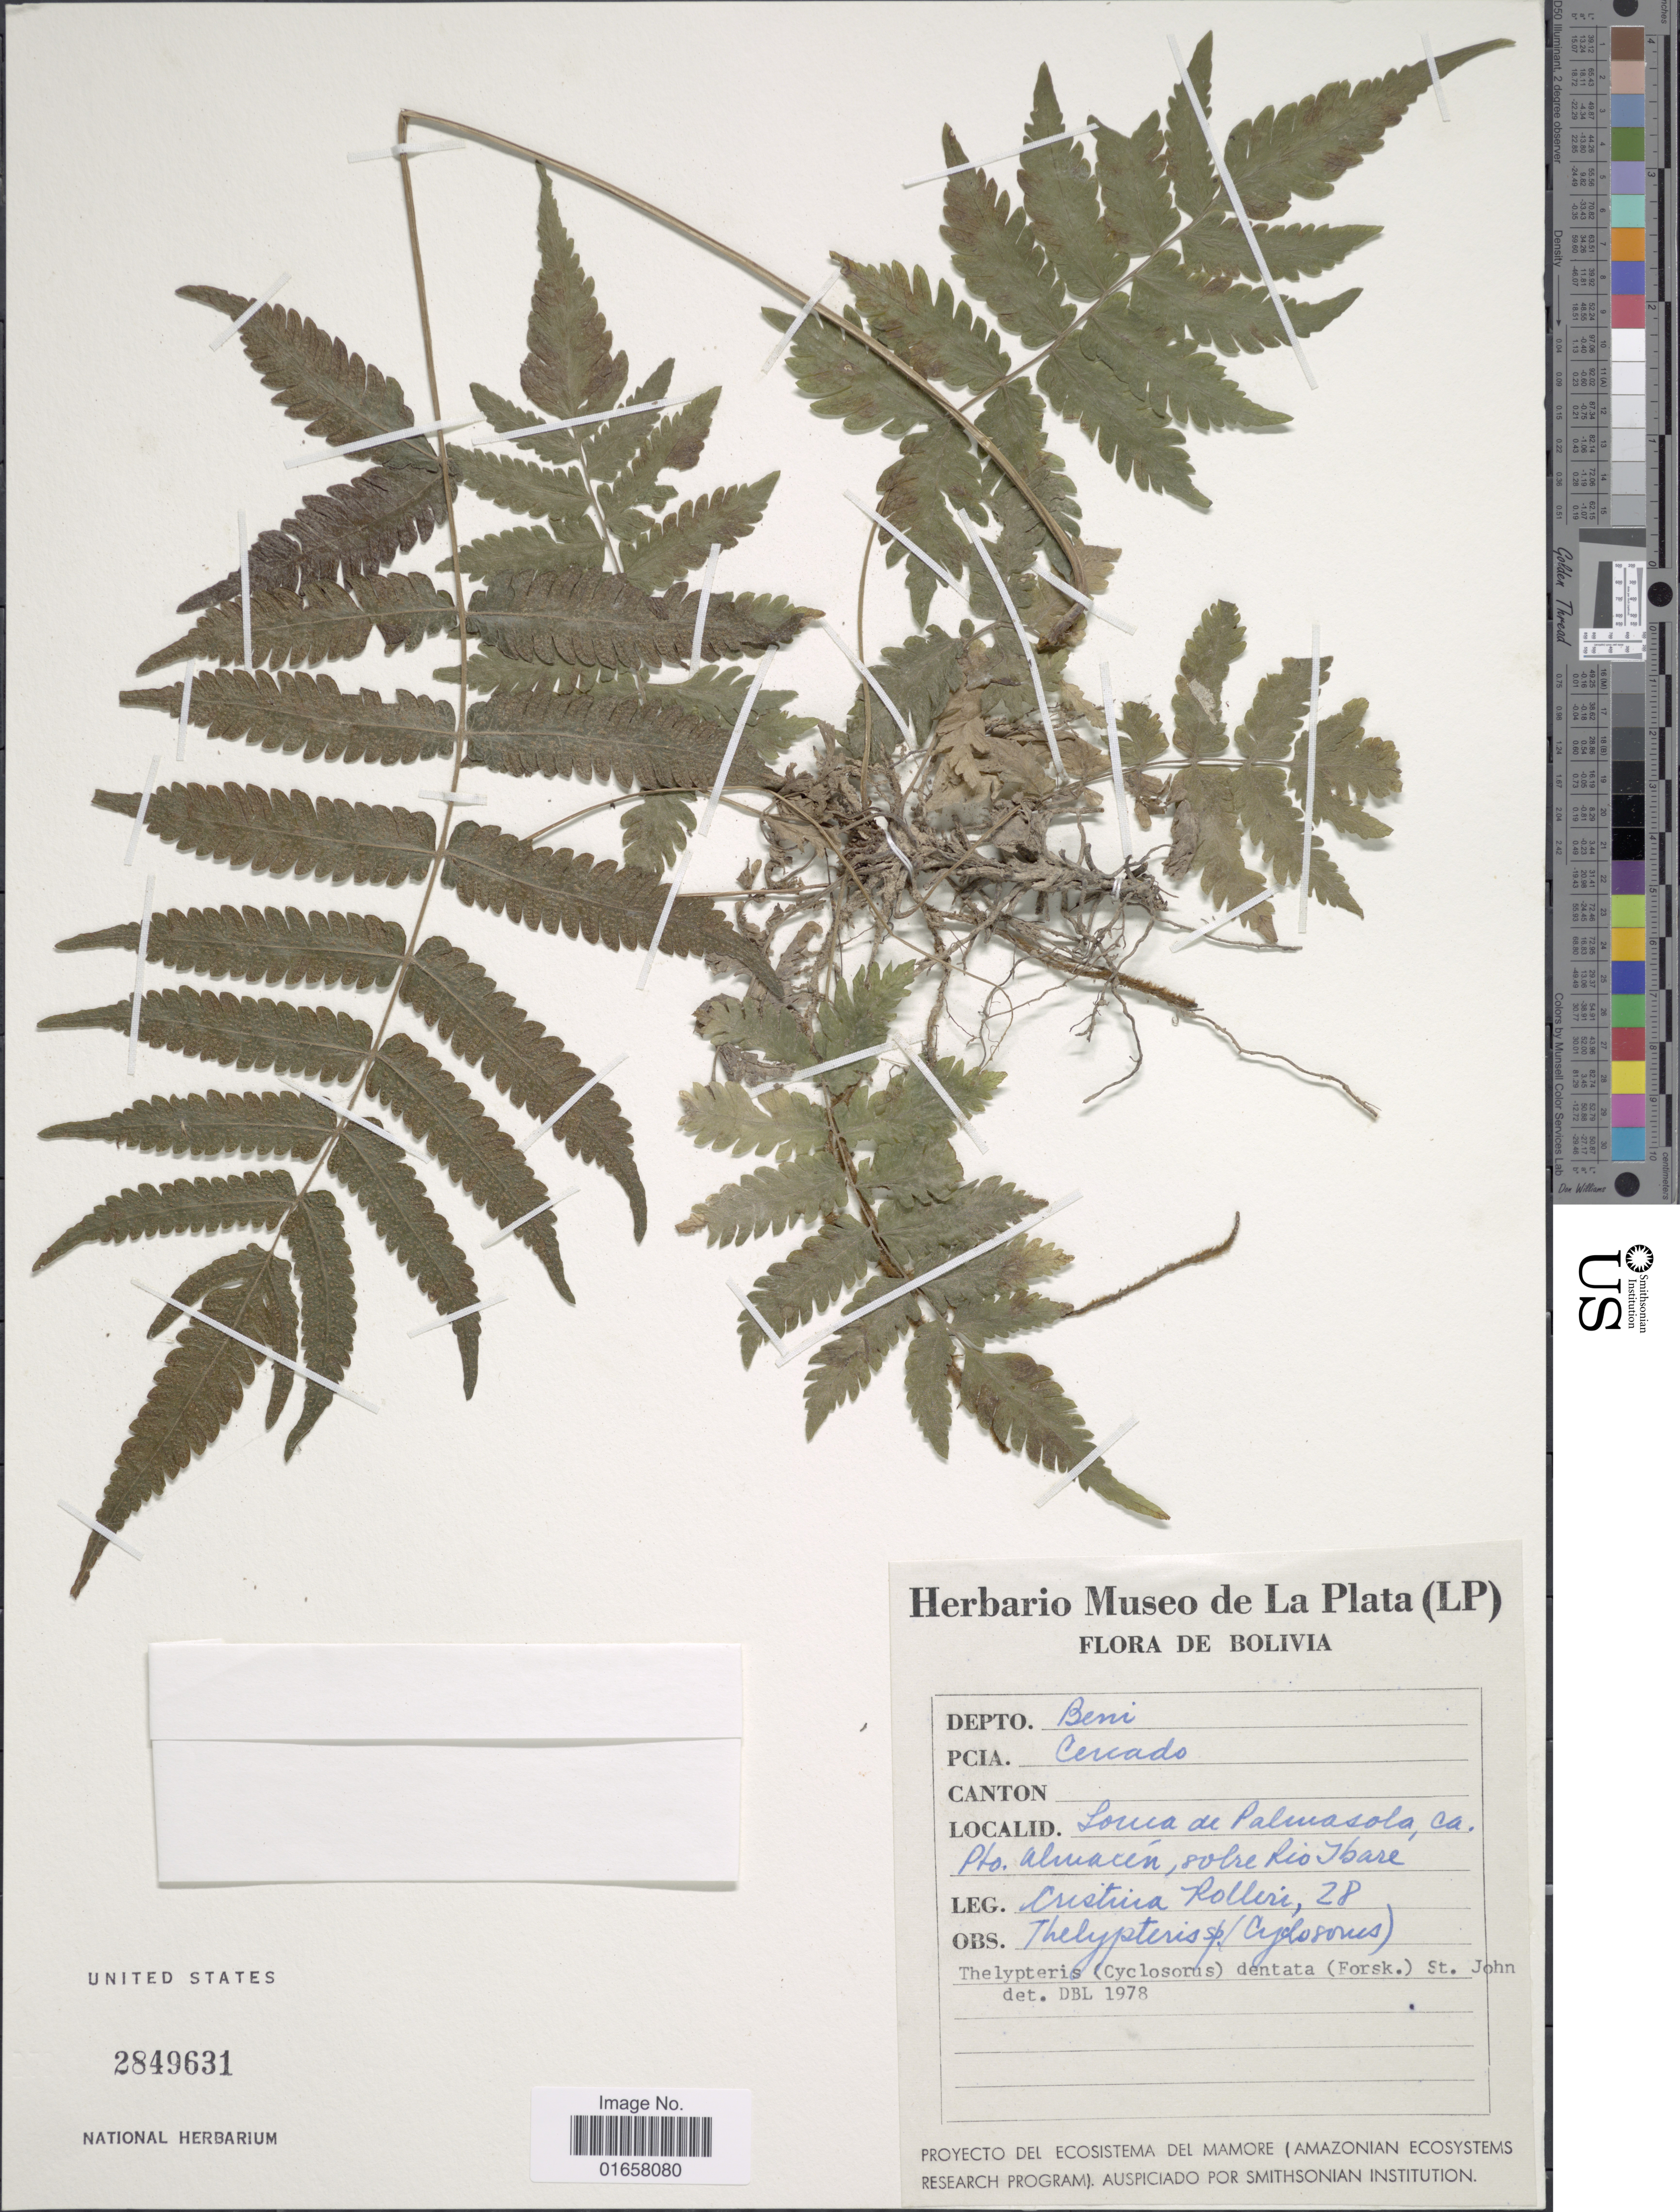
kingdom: Plantae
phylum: Tracheophyta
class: Polypodiopsida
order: Polypodiales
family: Thelypteridaceae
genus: Christella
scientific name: Christella dentata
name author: (Forssk.) Brownsey & Jermy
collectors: C. Rolleri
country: Bolivia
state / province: Beni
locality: Depto. Beni, Pcia. Cercado, Souca de Palmasola, ca. Pto. abuacén, sobre Rio Ibare.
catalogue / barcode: US 2849631